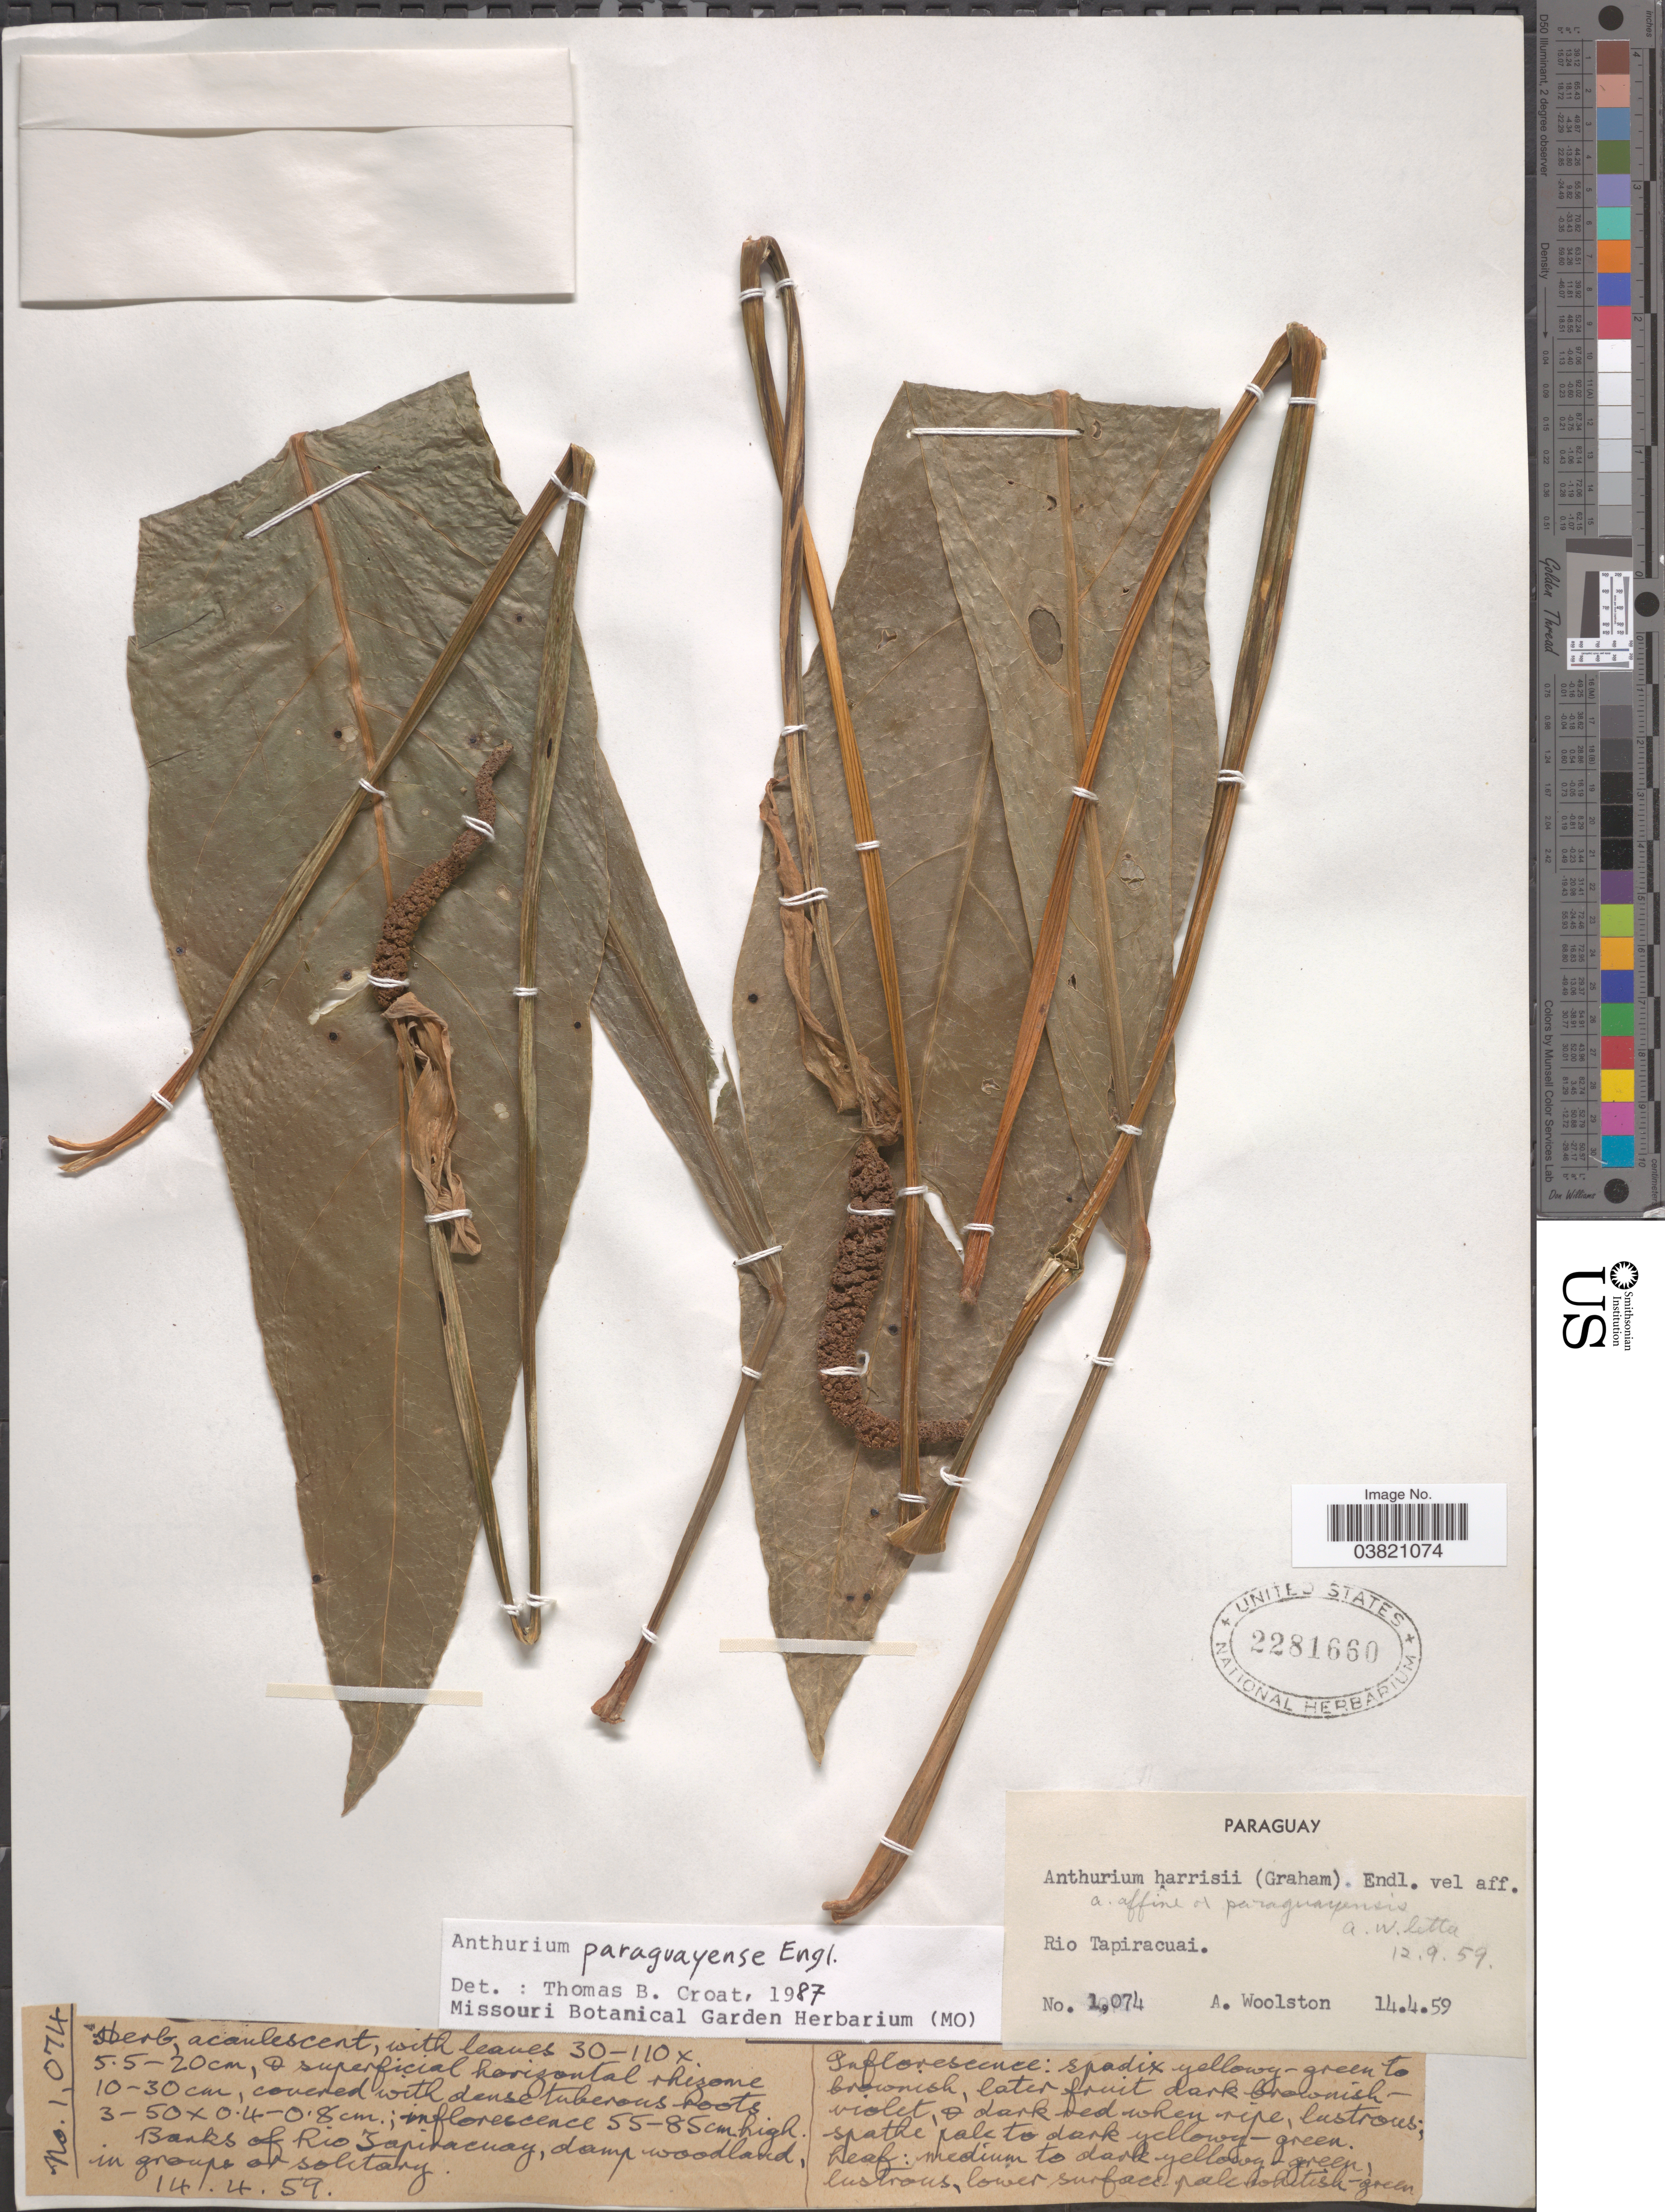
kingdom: Plantae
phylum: Tracheophyta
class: Liliopsida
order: Alismatales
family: Araceae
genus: Anthurium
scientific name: Anthurium paraguayense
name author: Engl.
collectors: A. Woolston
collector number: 1074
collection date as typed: Transcribed d/m/y: 14/4/59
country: Paraguay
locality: Banks of Rio Tapiracuay.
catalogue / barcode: US 2281660